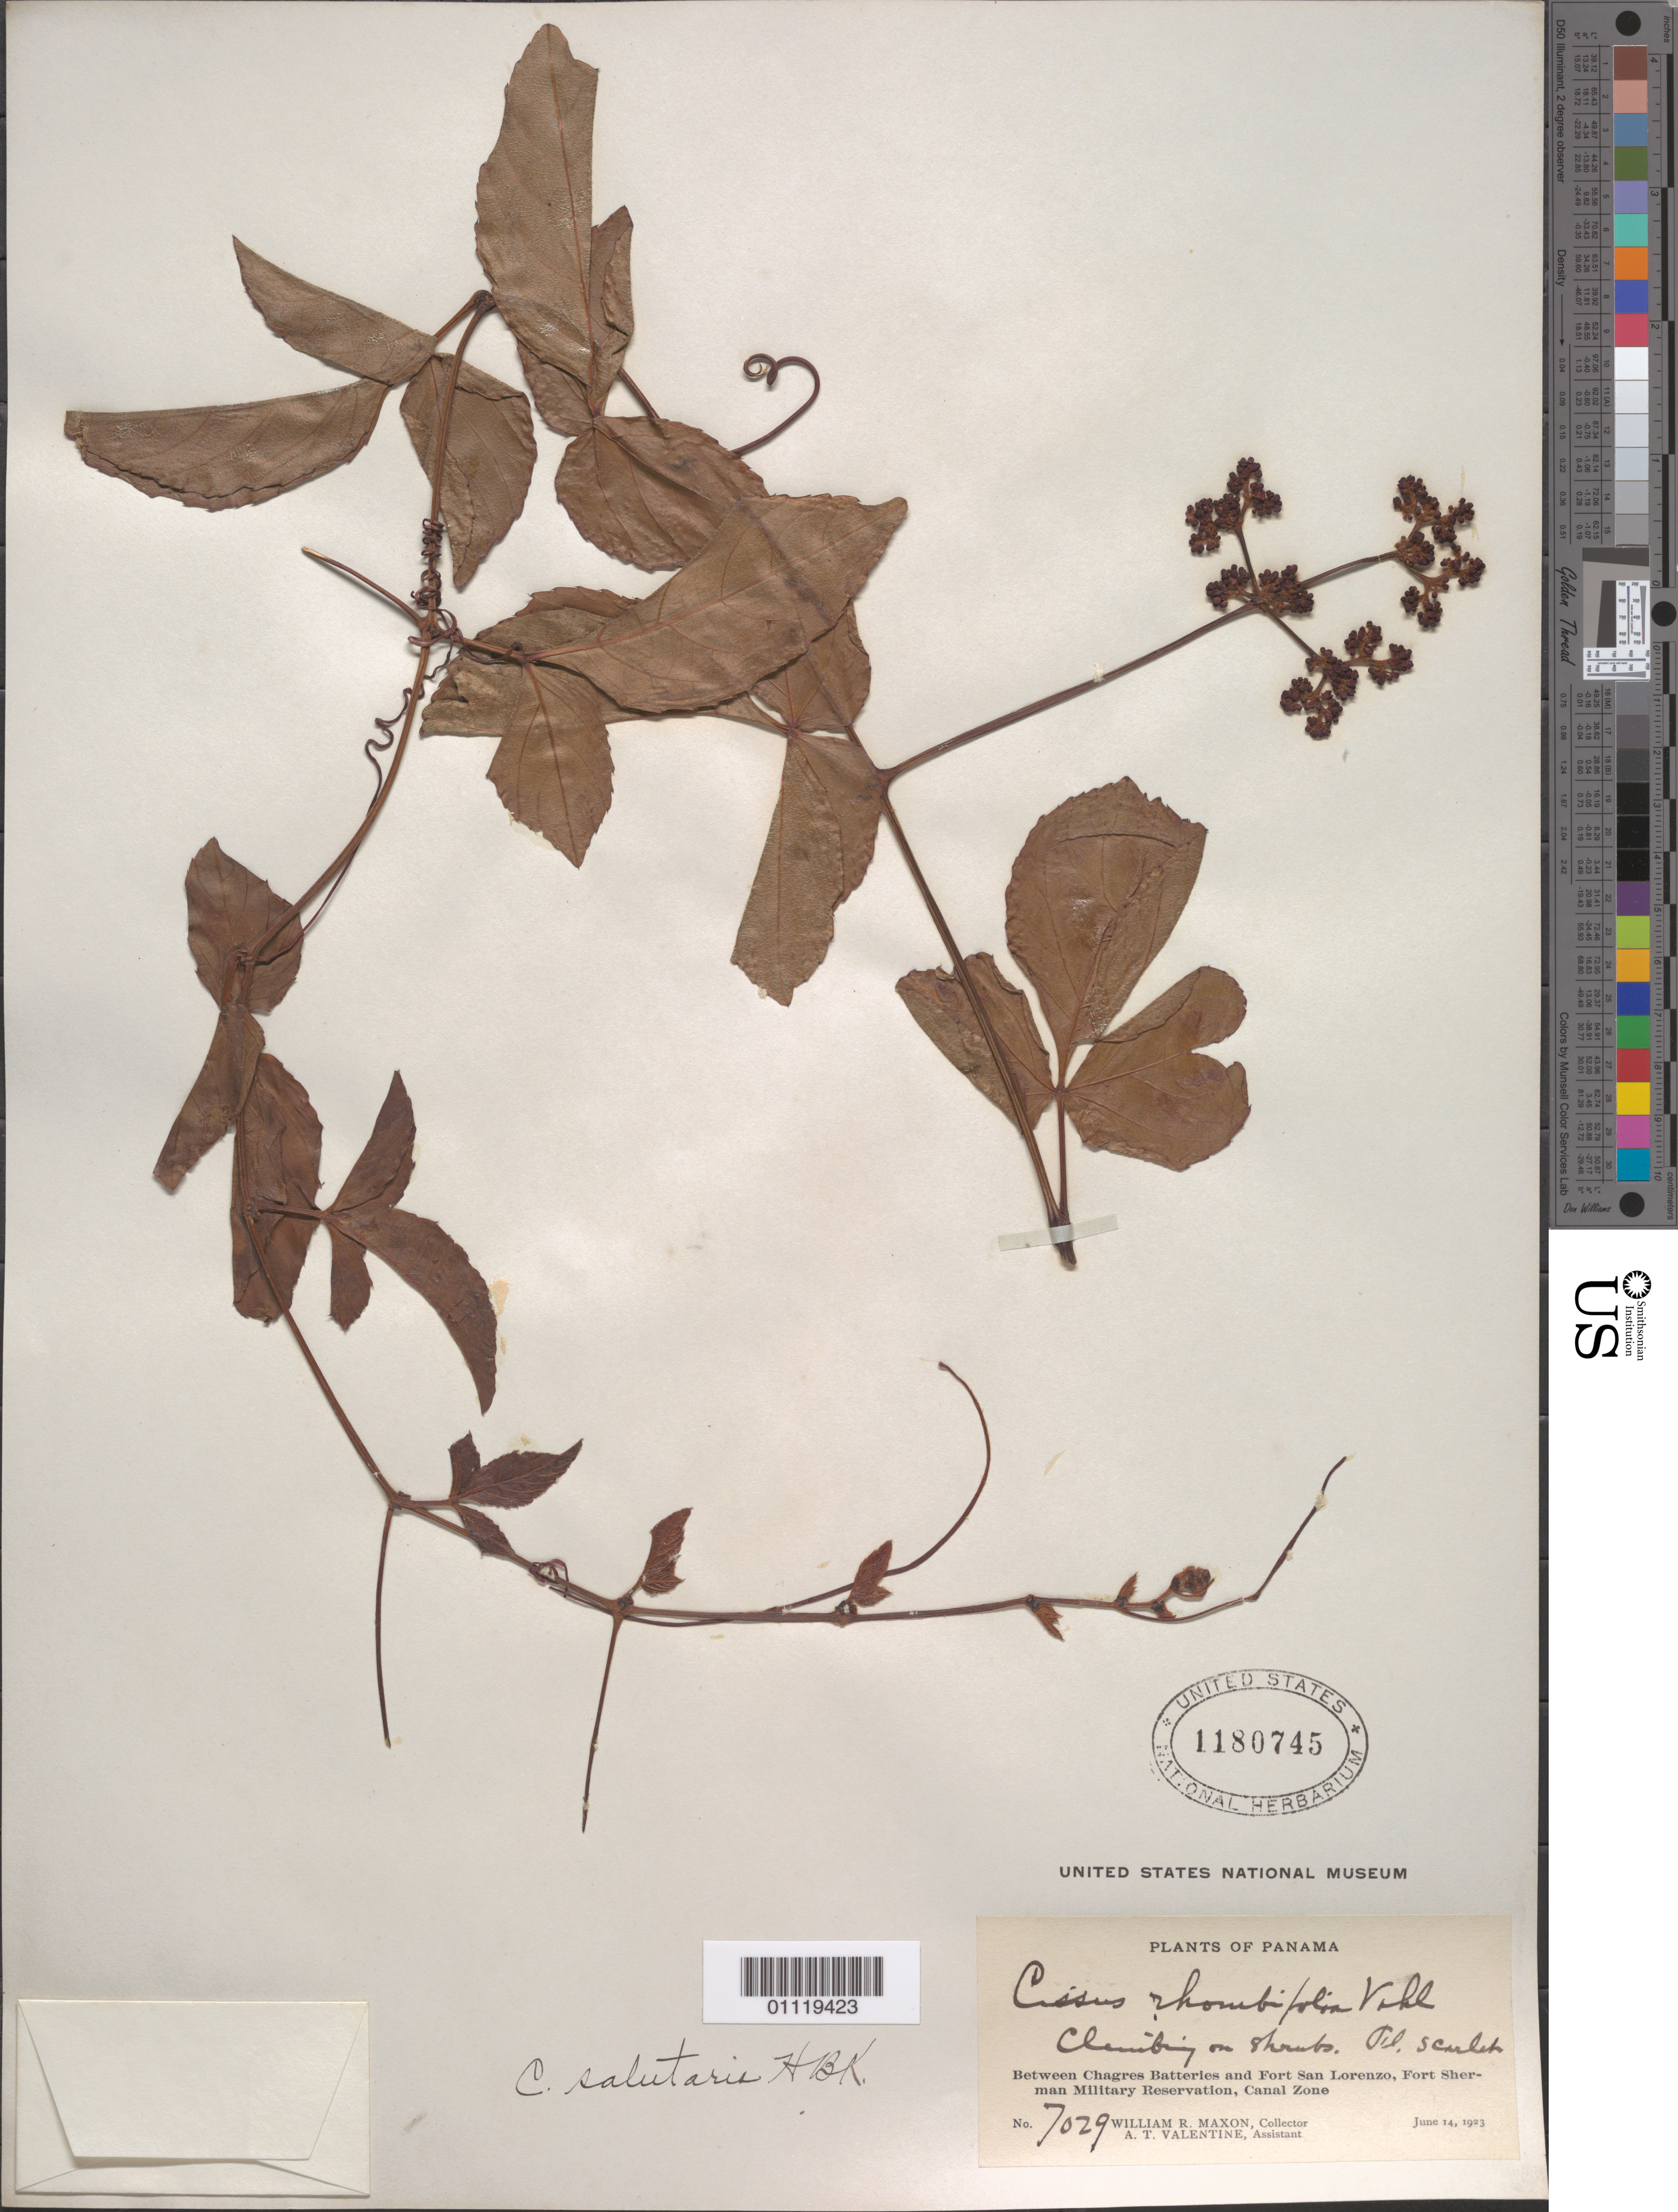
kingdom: Plantae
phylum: Tracheophyta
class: Magnoliopsida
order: Vitales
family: Vitaceae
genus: Cissus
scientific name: Cissus erosa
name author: Rich.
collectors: W. R. Maxon & A. Valentine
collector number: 7029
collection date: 1923-06-14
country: Panama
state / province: Colón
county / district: Canal Zone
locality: Between Chagres Batteries and Fort San Lorenzo, Fort Sherman Military Reservation.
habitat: Climbing on shrubs.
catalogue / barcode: US 1180745